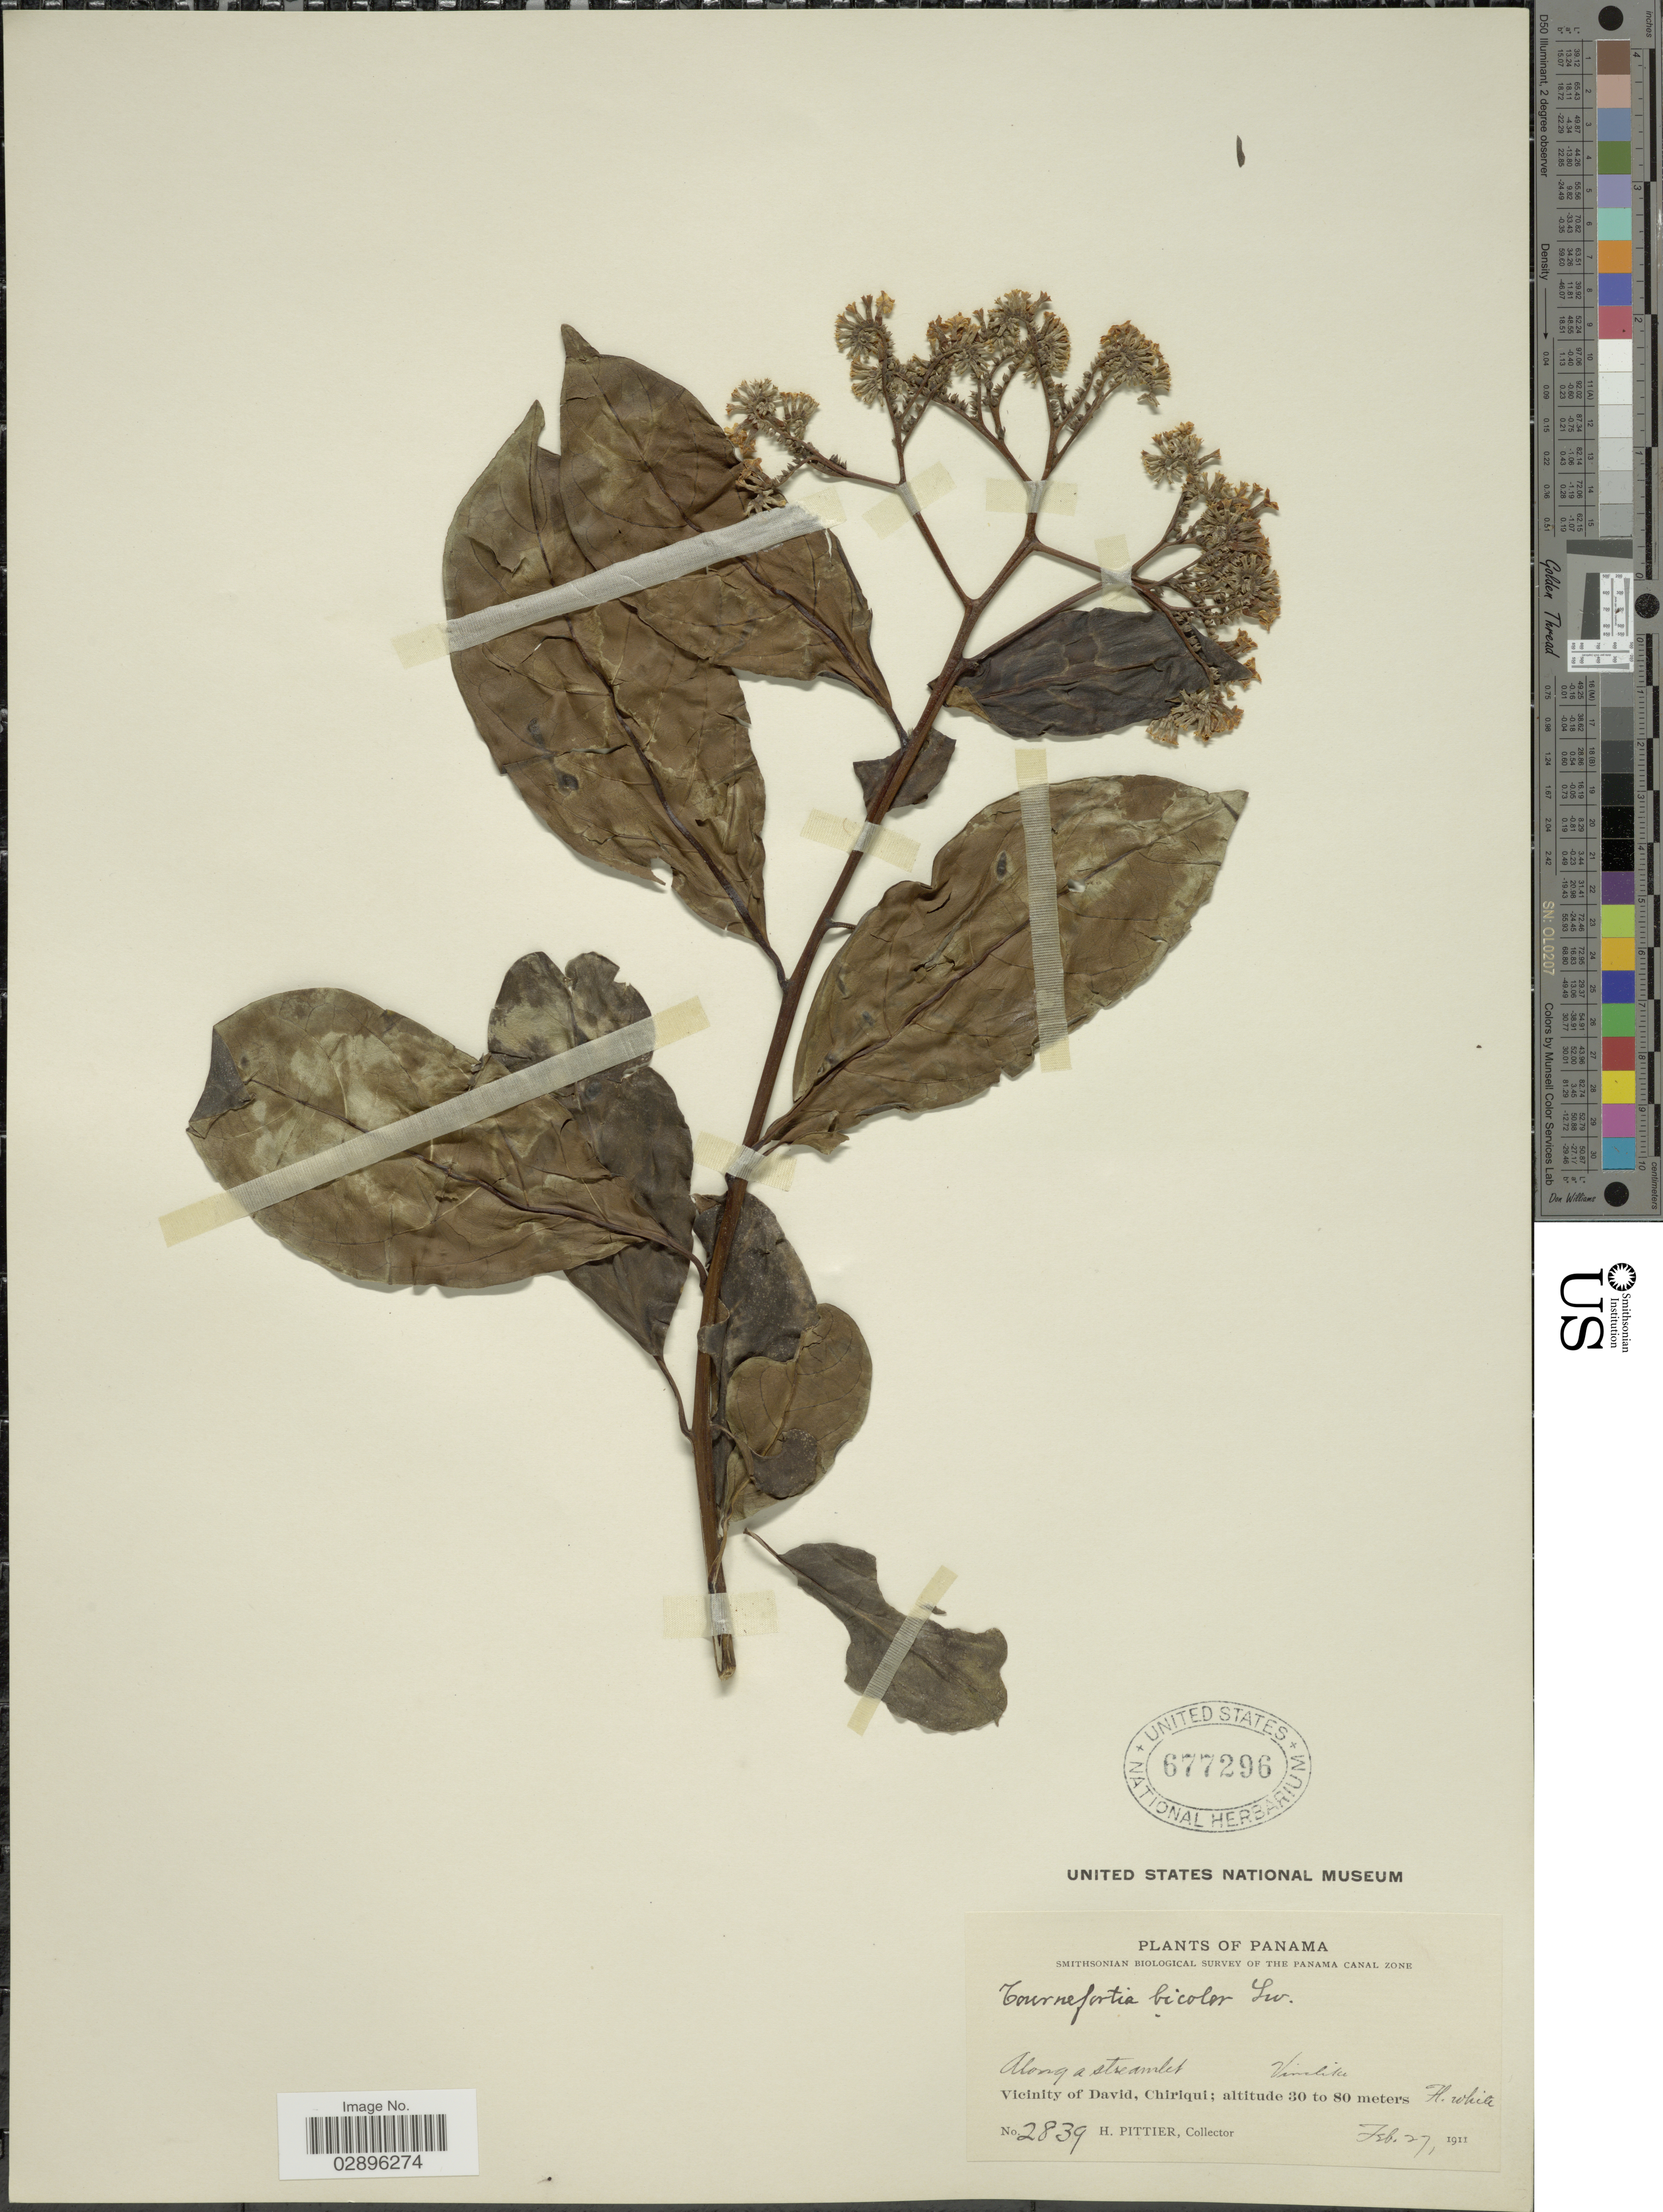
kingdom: Plantae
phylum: Tracheophyta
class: Magnoliopsida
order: Boraginales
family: Heliotropiaceae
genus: Tournefortia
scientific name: Tournefortia bicolor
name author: Sw.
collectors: H. F. Pittier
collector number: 2839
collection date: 1911-02-27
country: Panama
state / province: Chiriqui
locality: Along a streamlet. Vinelike. Vicinity of David.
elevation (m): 30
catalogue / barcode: US 677296